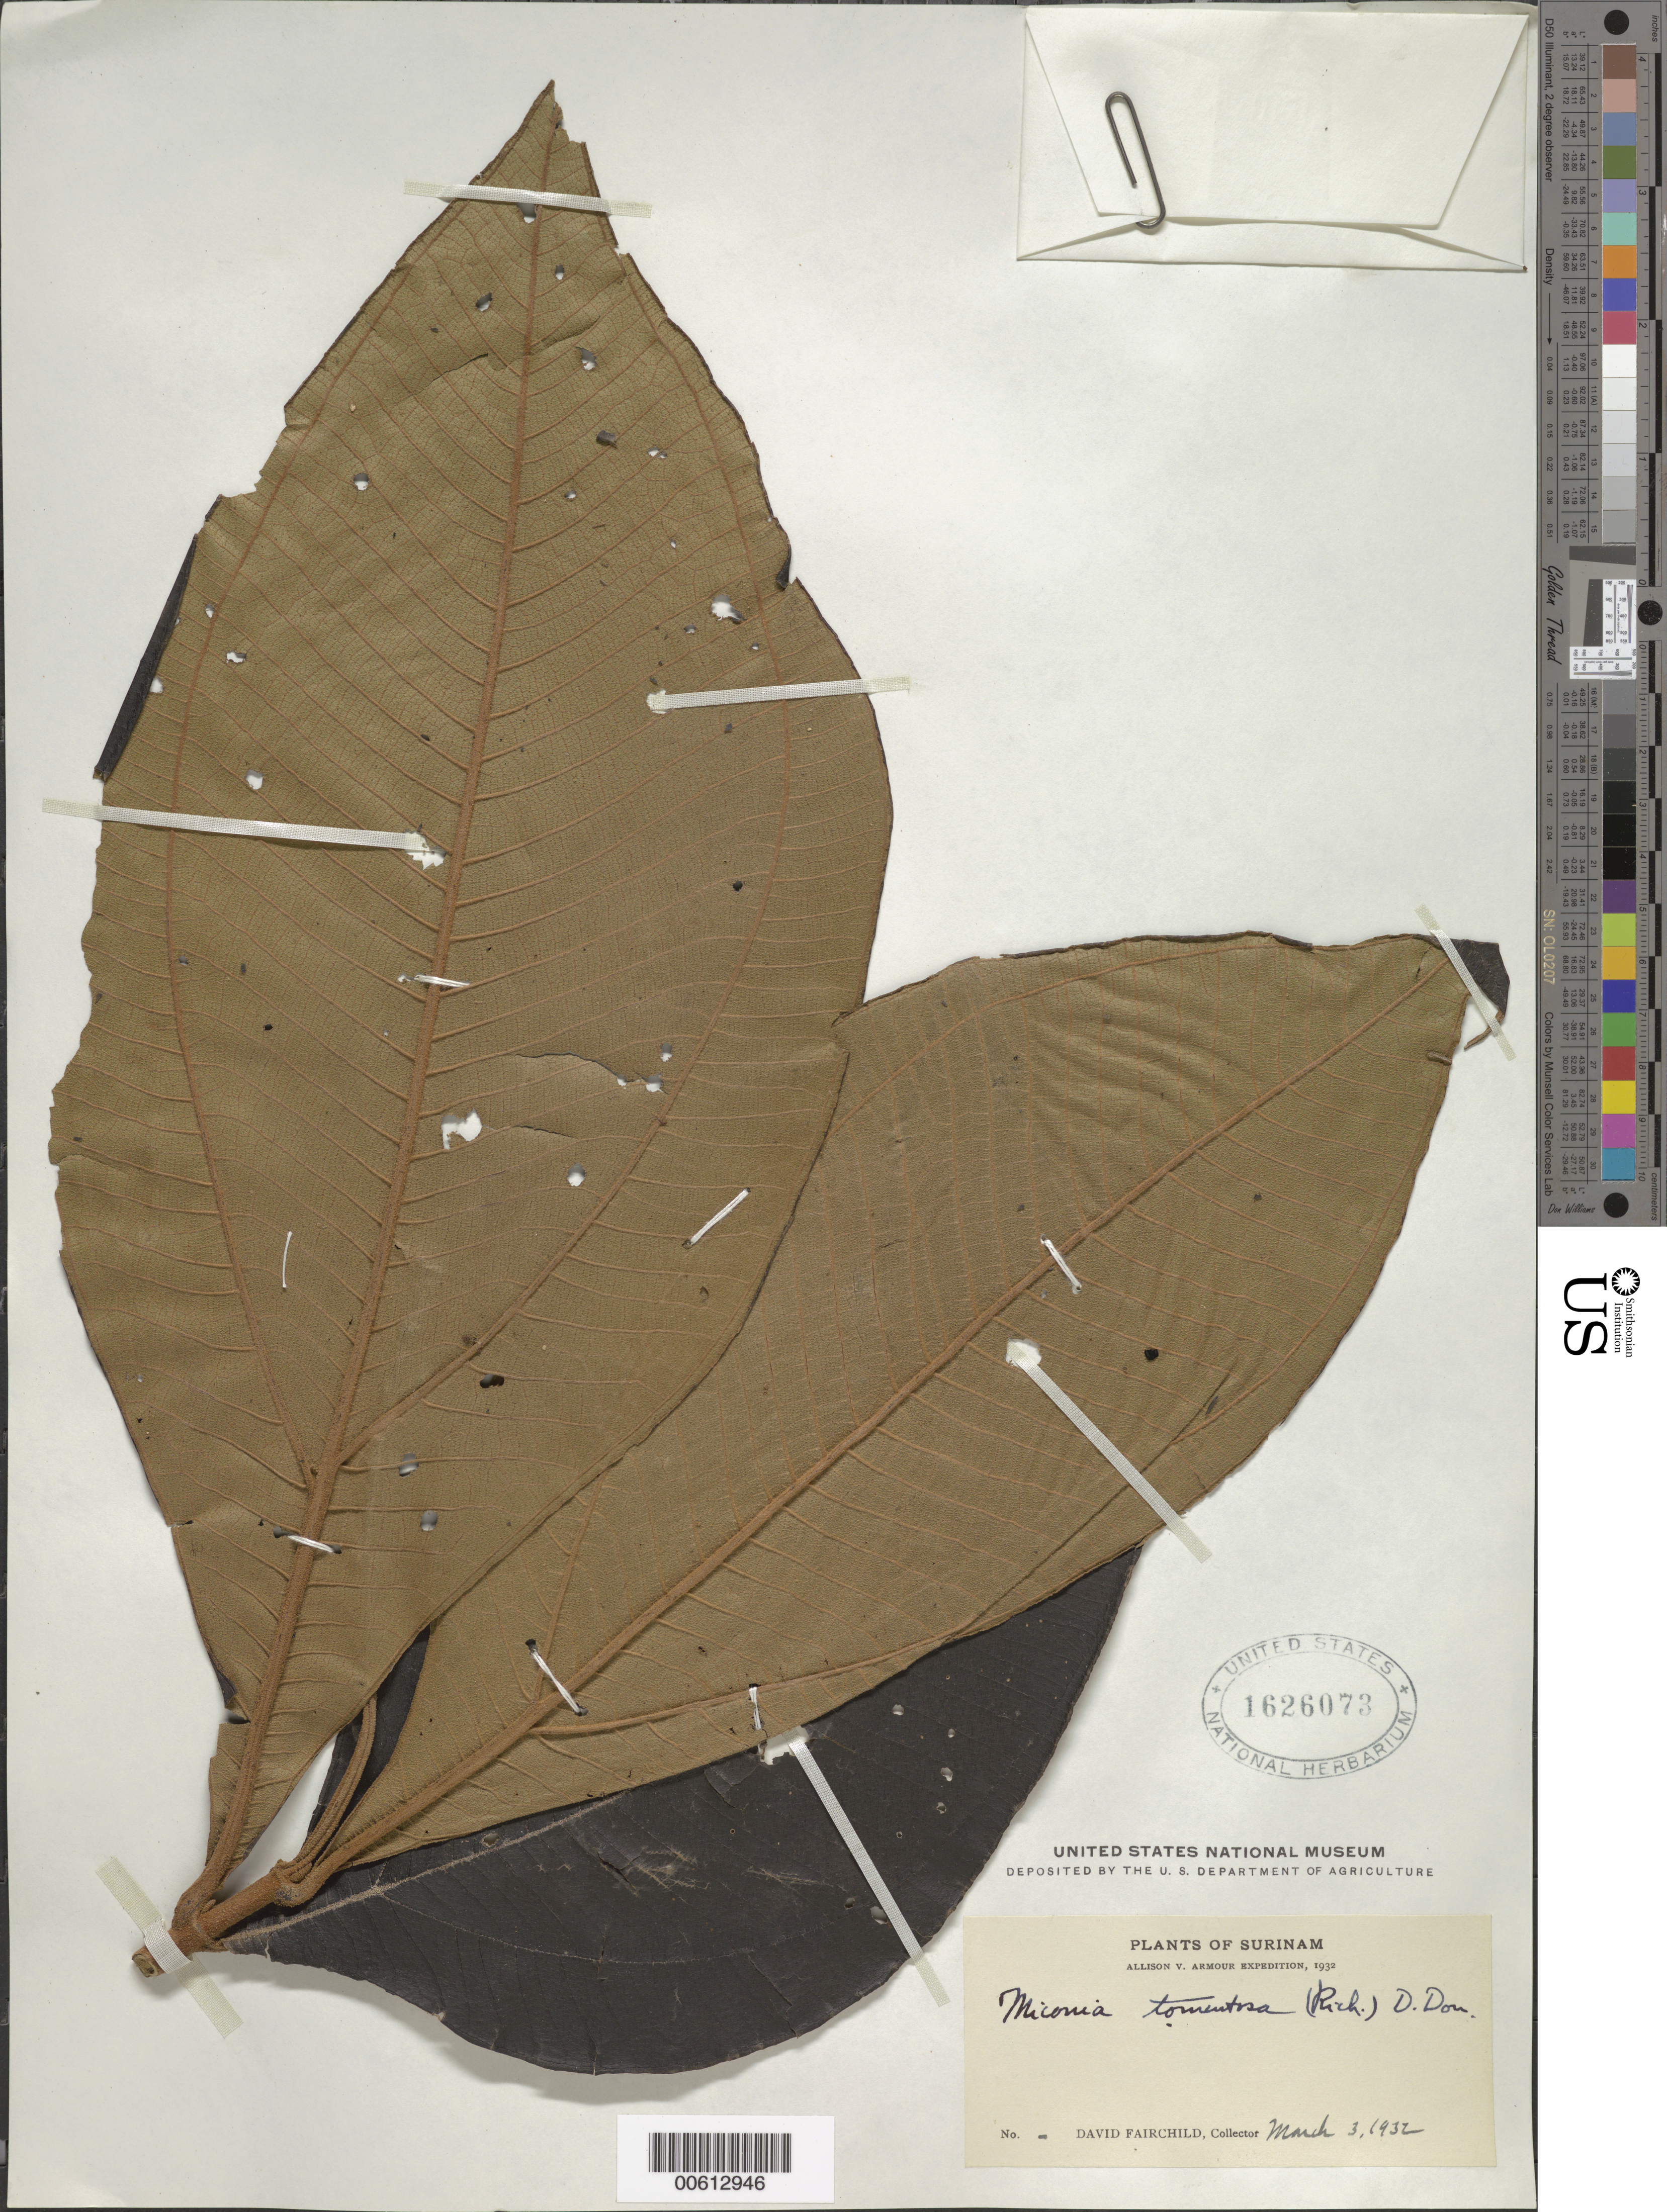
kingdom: Plantae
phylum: Tracheophyta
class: Magnoliopsida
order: Myrtales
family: Melastomataceae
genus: Miconia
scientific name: Miconia tomentosa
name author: (Rich.) D. Don ex DC.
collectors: D. G. Fairchild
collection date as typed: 3-Mar-32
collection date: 1932-03-03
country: Suriname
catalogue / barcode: US 1626073